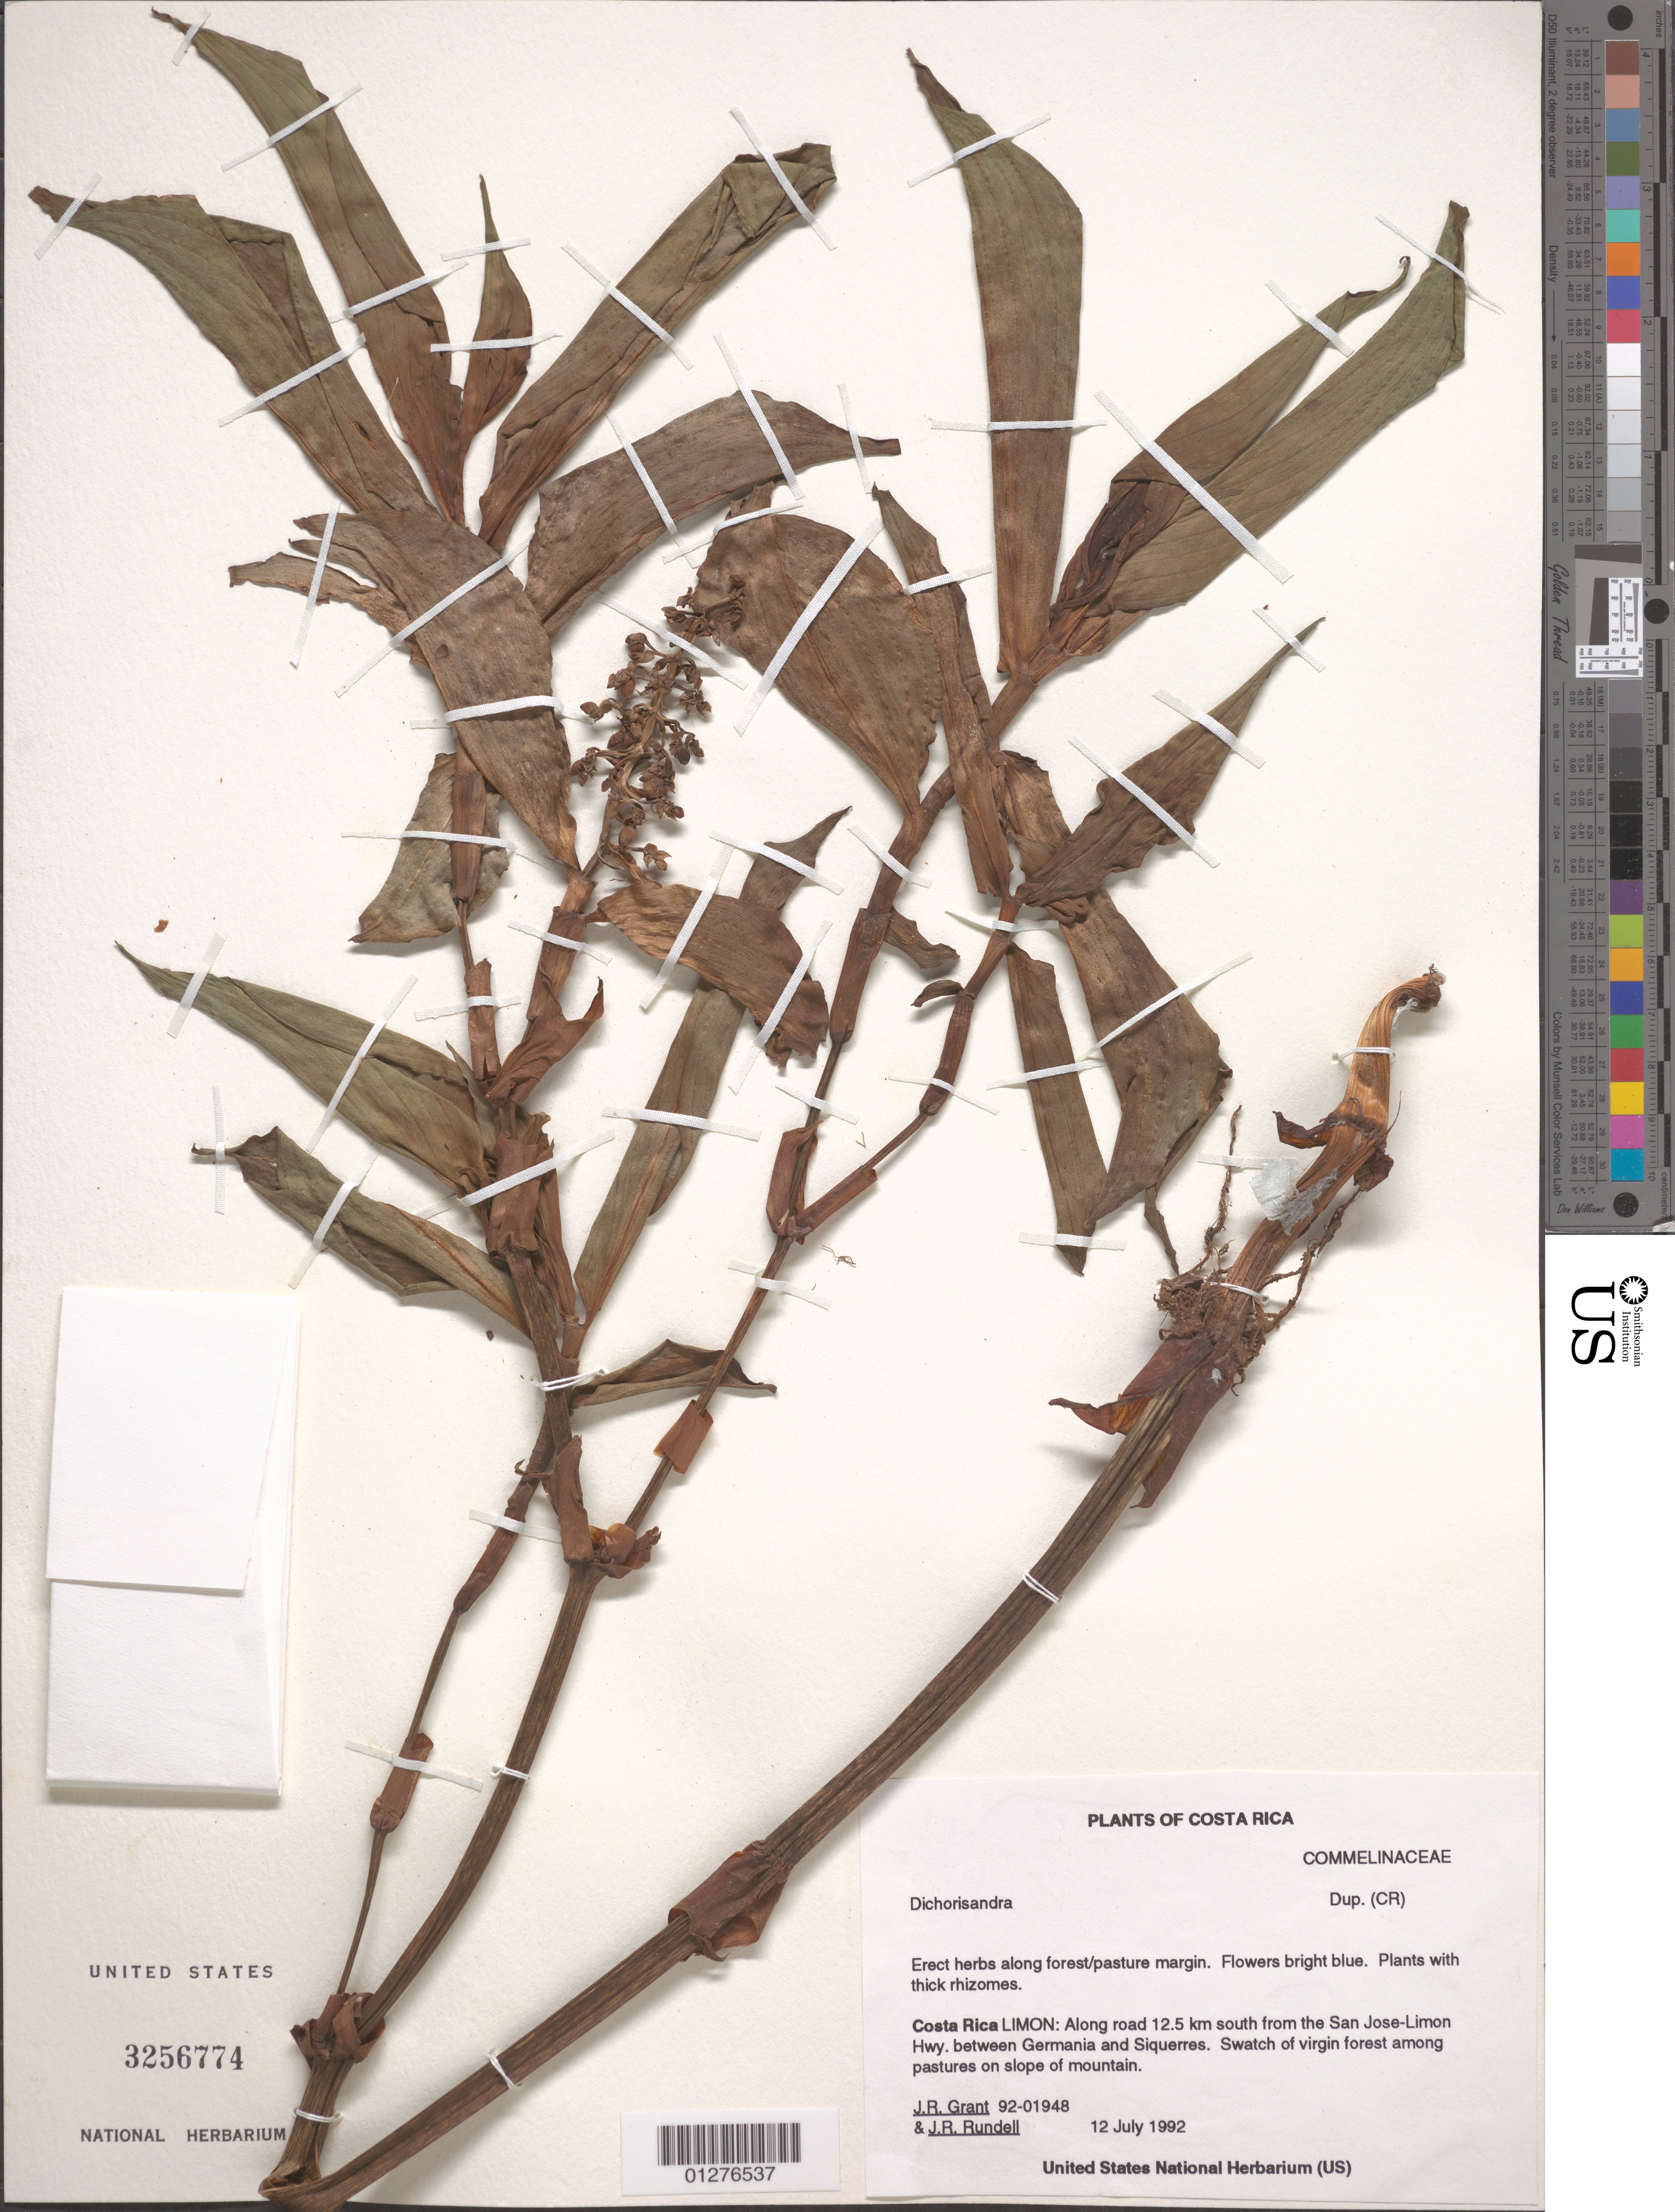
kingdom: Plantae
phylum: Tracheophyta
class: Liliopsida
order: Commelinales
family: Commelinaceae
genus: Dichorisandra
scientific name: Dichorisandra sp.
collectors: J. Grant & J. R. Rundell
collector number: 92-01948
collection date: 1992-07-12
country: Costa Rica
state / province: Limón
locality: Along road 12.5 km south from the San Jose-Limon Hwy. between Germania and Siquerres.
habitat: Swatch of virgin forest among pastures on slope of mountain.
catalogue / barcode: US 3256774